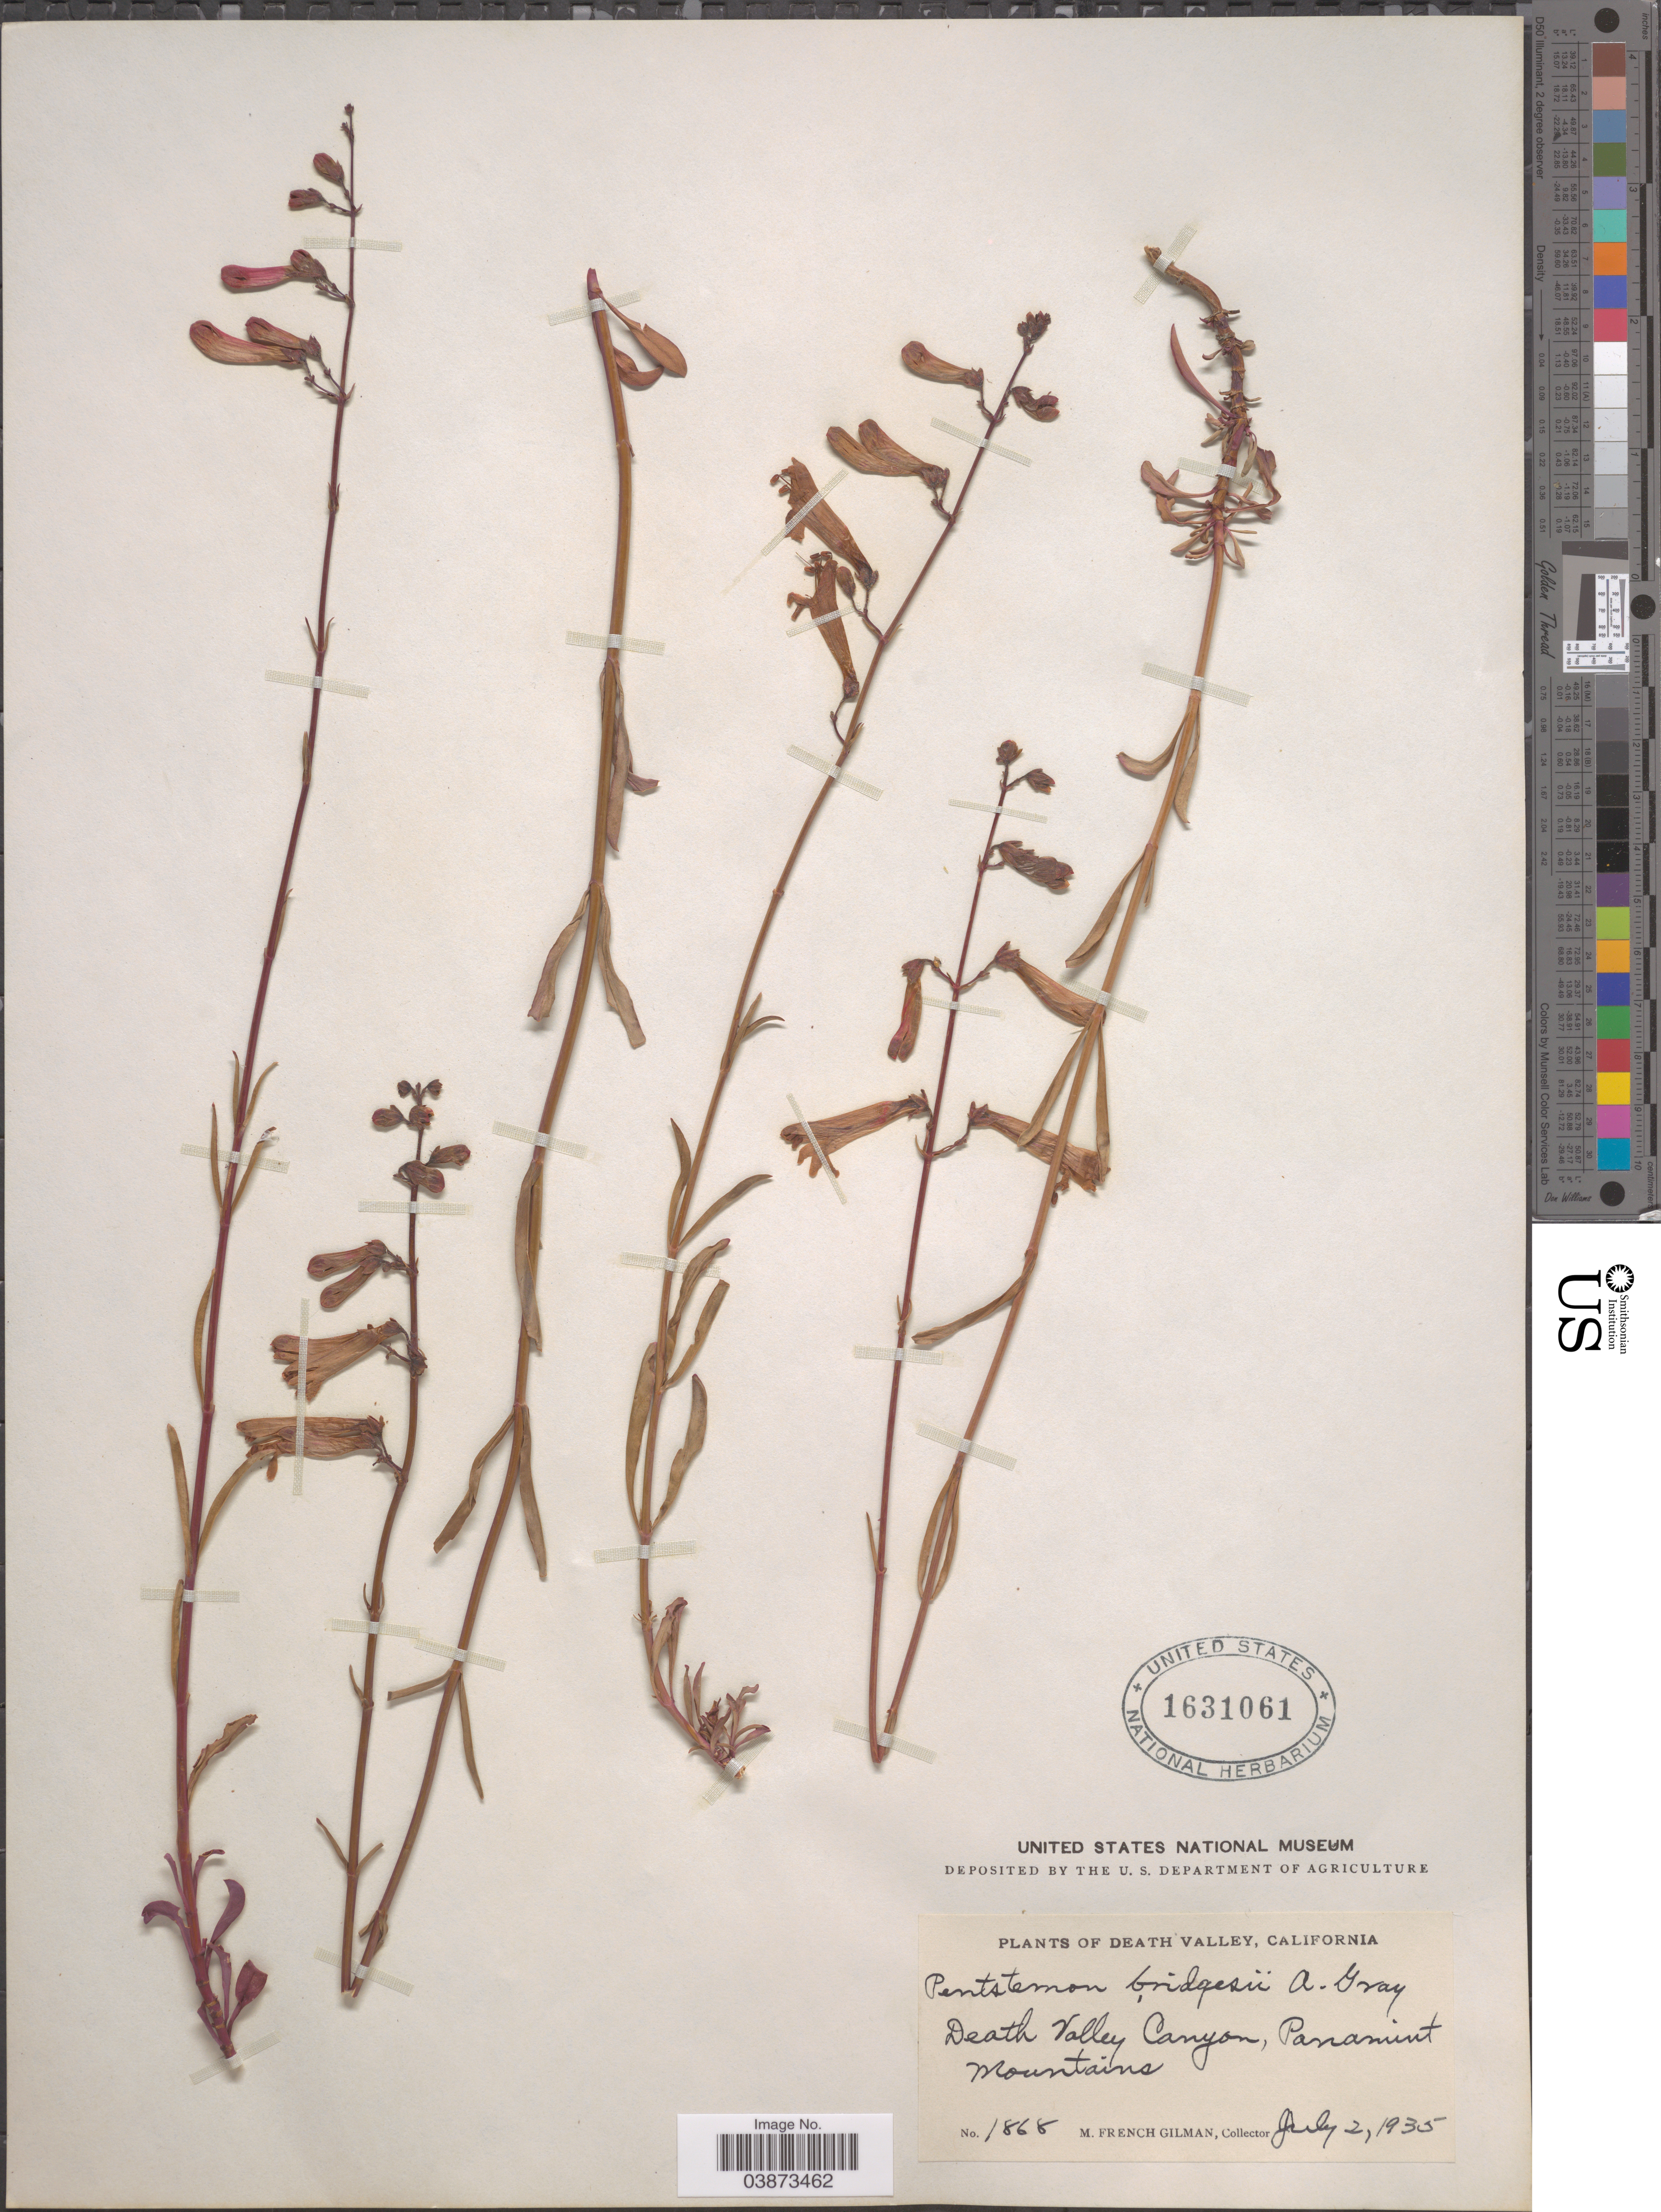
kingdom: Plantae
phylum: Tracheophyta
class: Magnoliopsida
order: Lamiales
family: Plantaginaceae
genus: Penstemon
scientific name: Penstemon bridgesii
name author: A. Gray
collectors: M. F. Gilman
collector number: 1868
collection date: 1935-07-02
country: United States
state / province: California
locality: Death Valley. Death Valley Canyon, Panamint Mountains.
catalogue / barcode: US 1631061